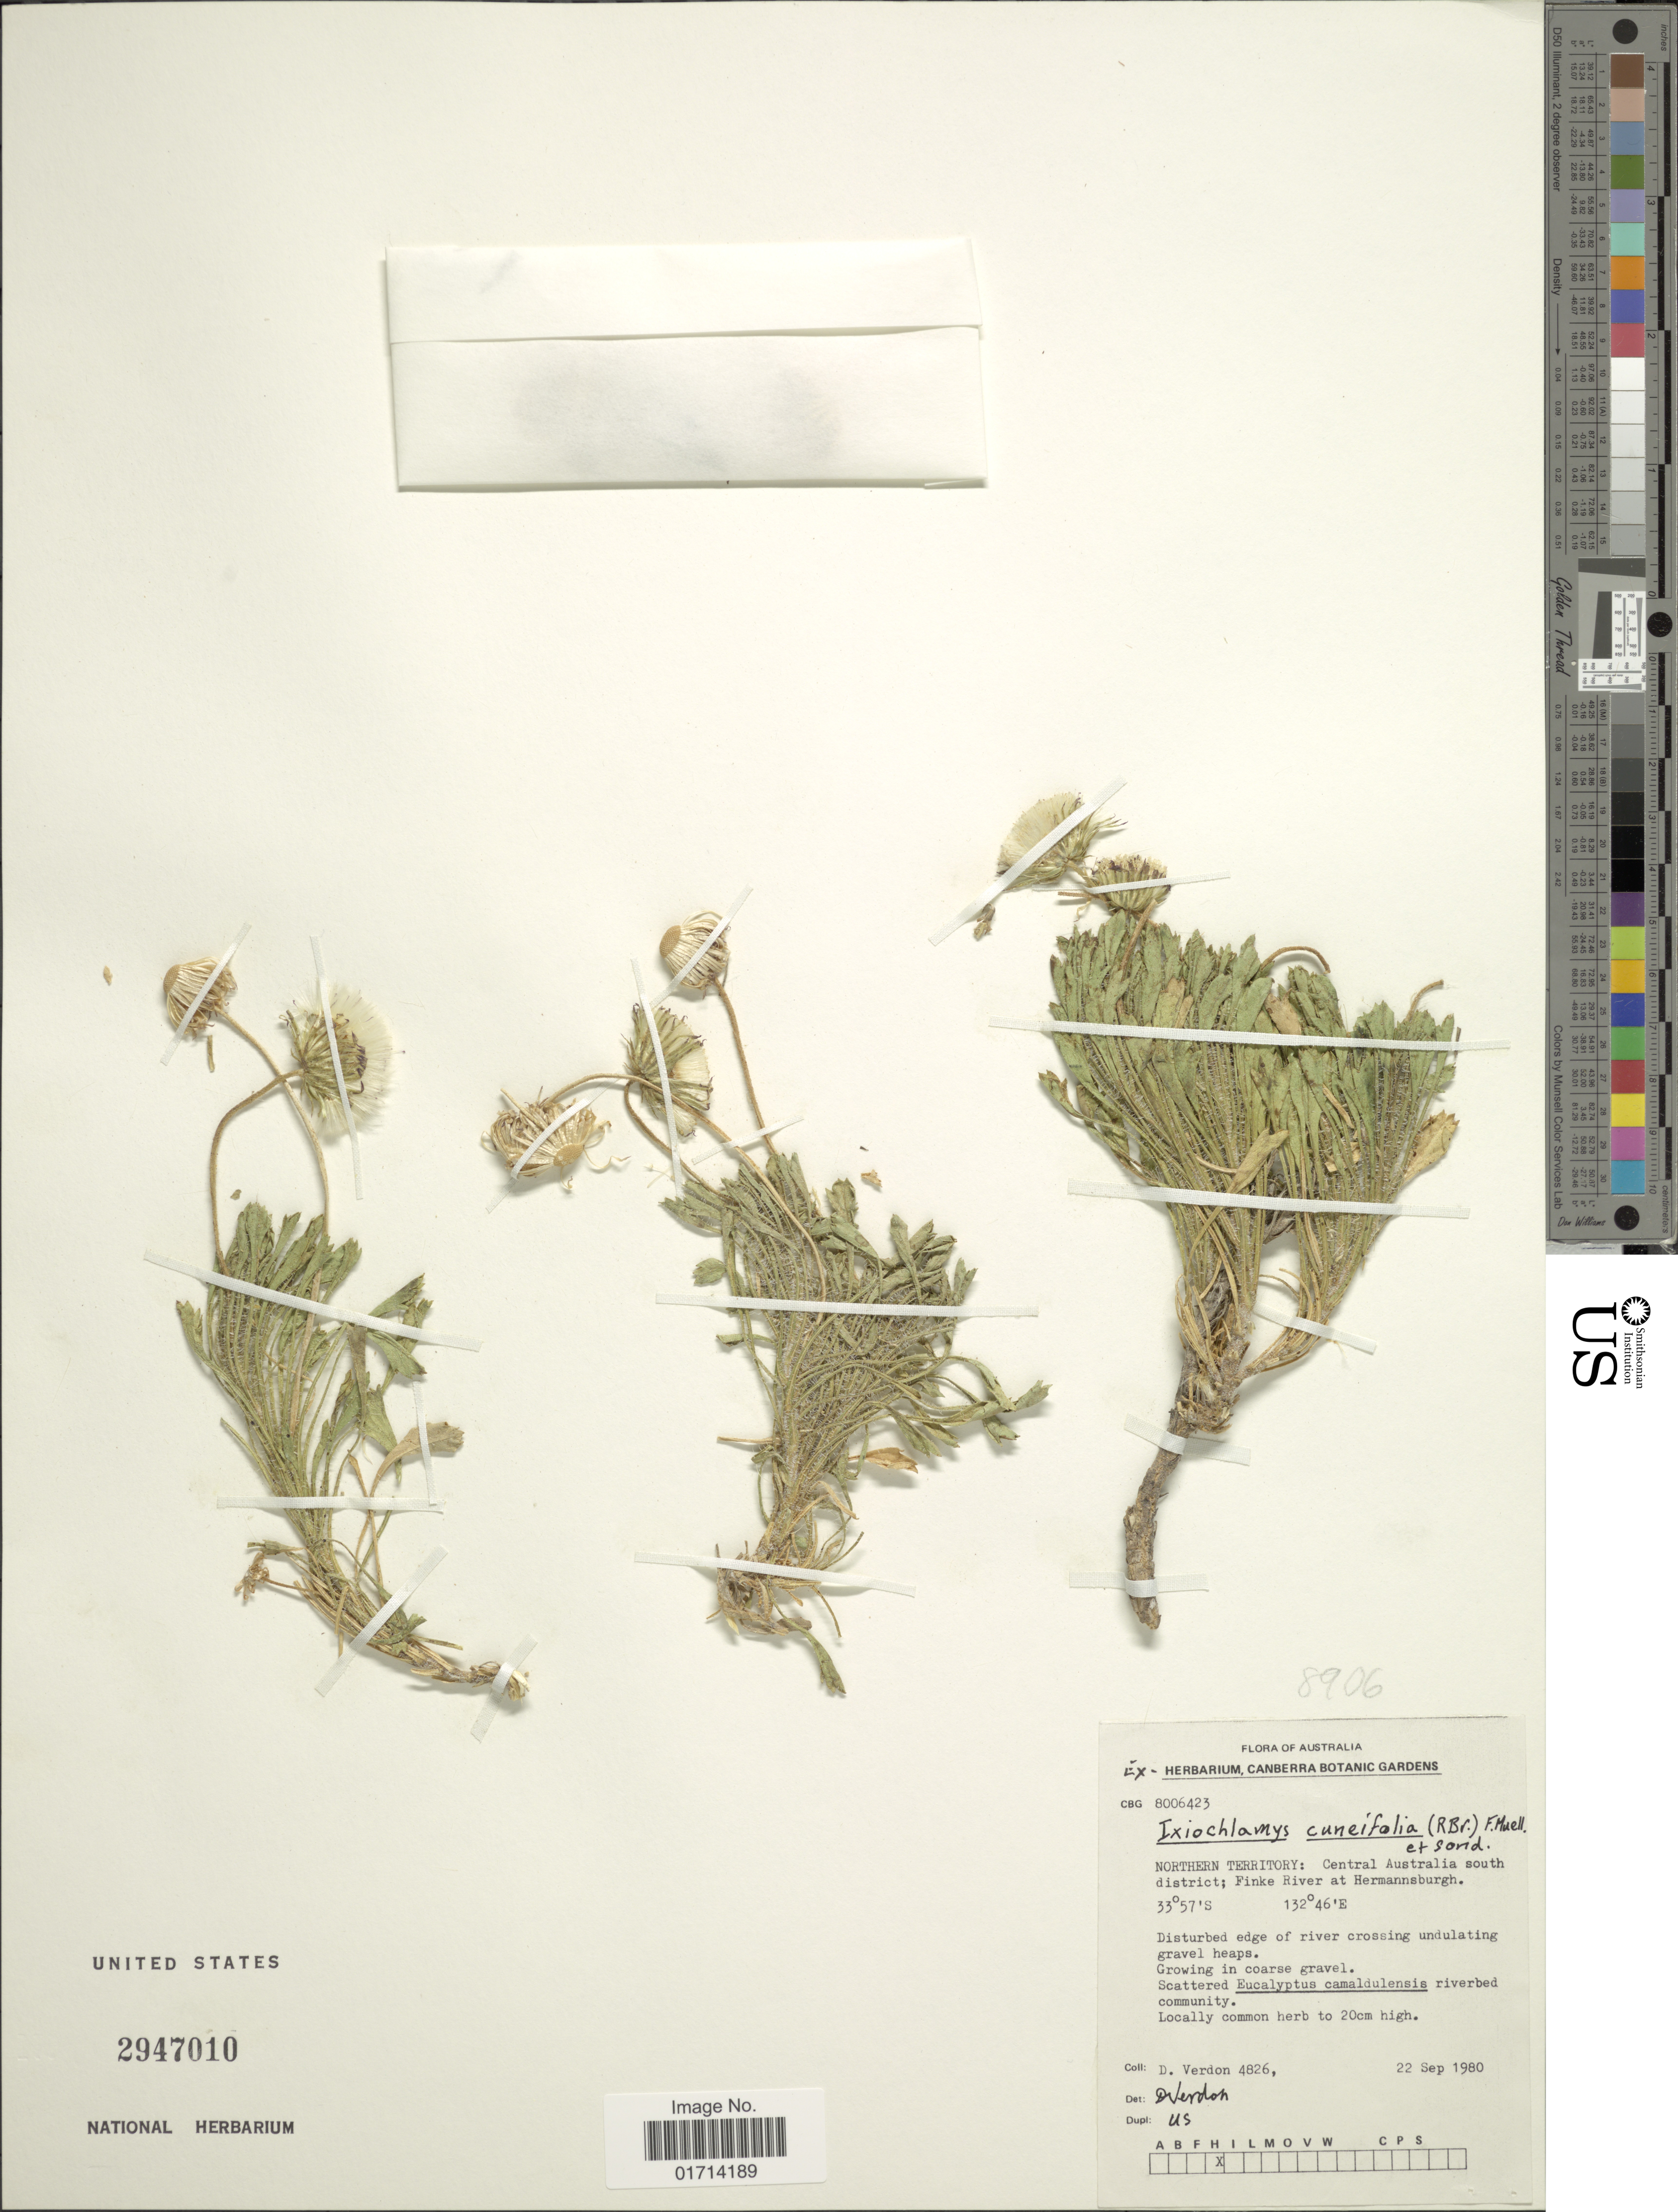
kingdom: Plantae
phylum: Tracheophyta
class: Magnoliopsida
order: Asterales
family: Asteraceae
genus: Podocoma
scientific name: Podocoma cuneifolia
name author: R. Br.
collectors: D. Verdon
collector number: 4826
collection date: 1980-09-22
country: Australia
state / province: Northern Territory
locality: Central Australia south district; Finke River at Hermannsburgh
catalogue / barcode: US 2947010